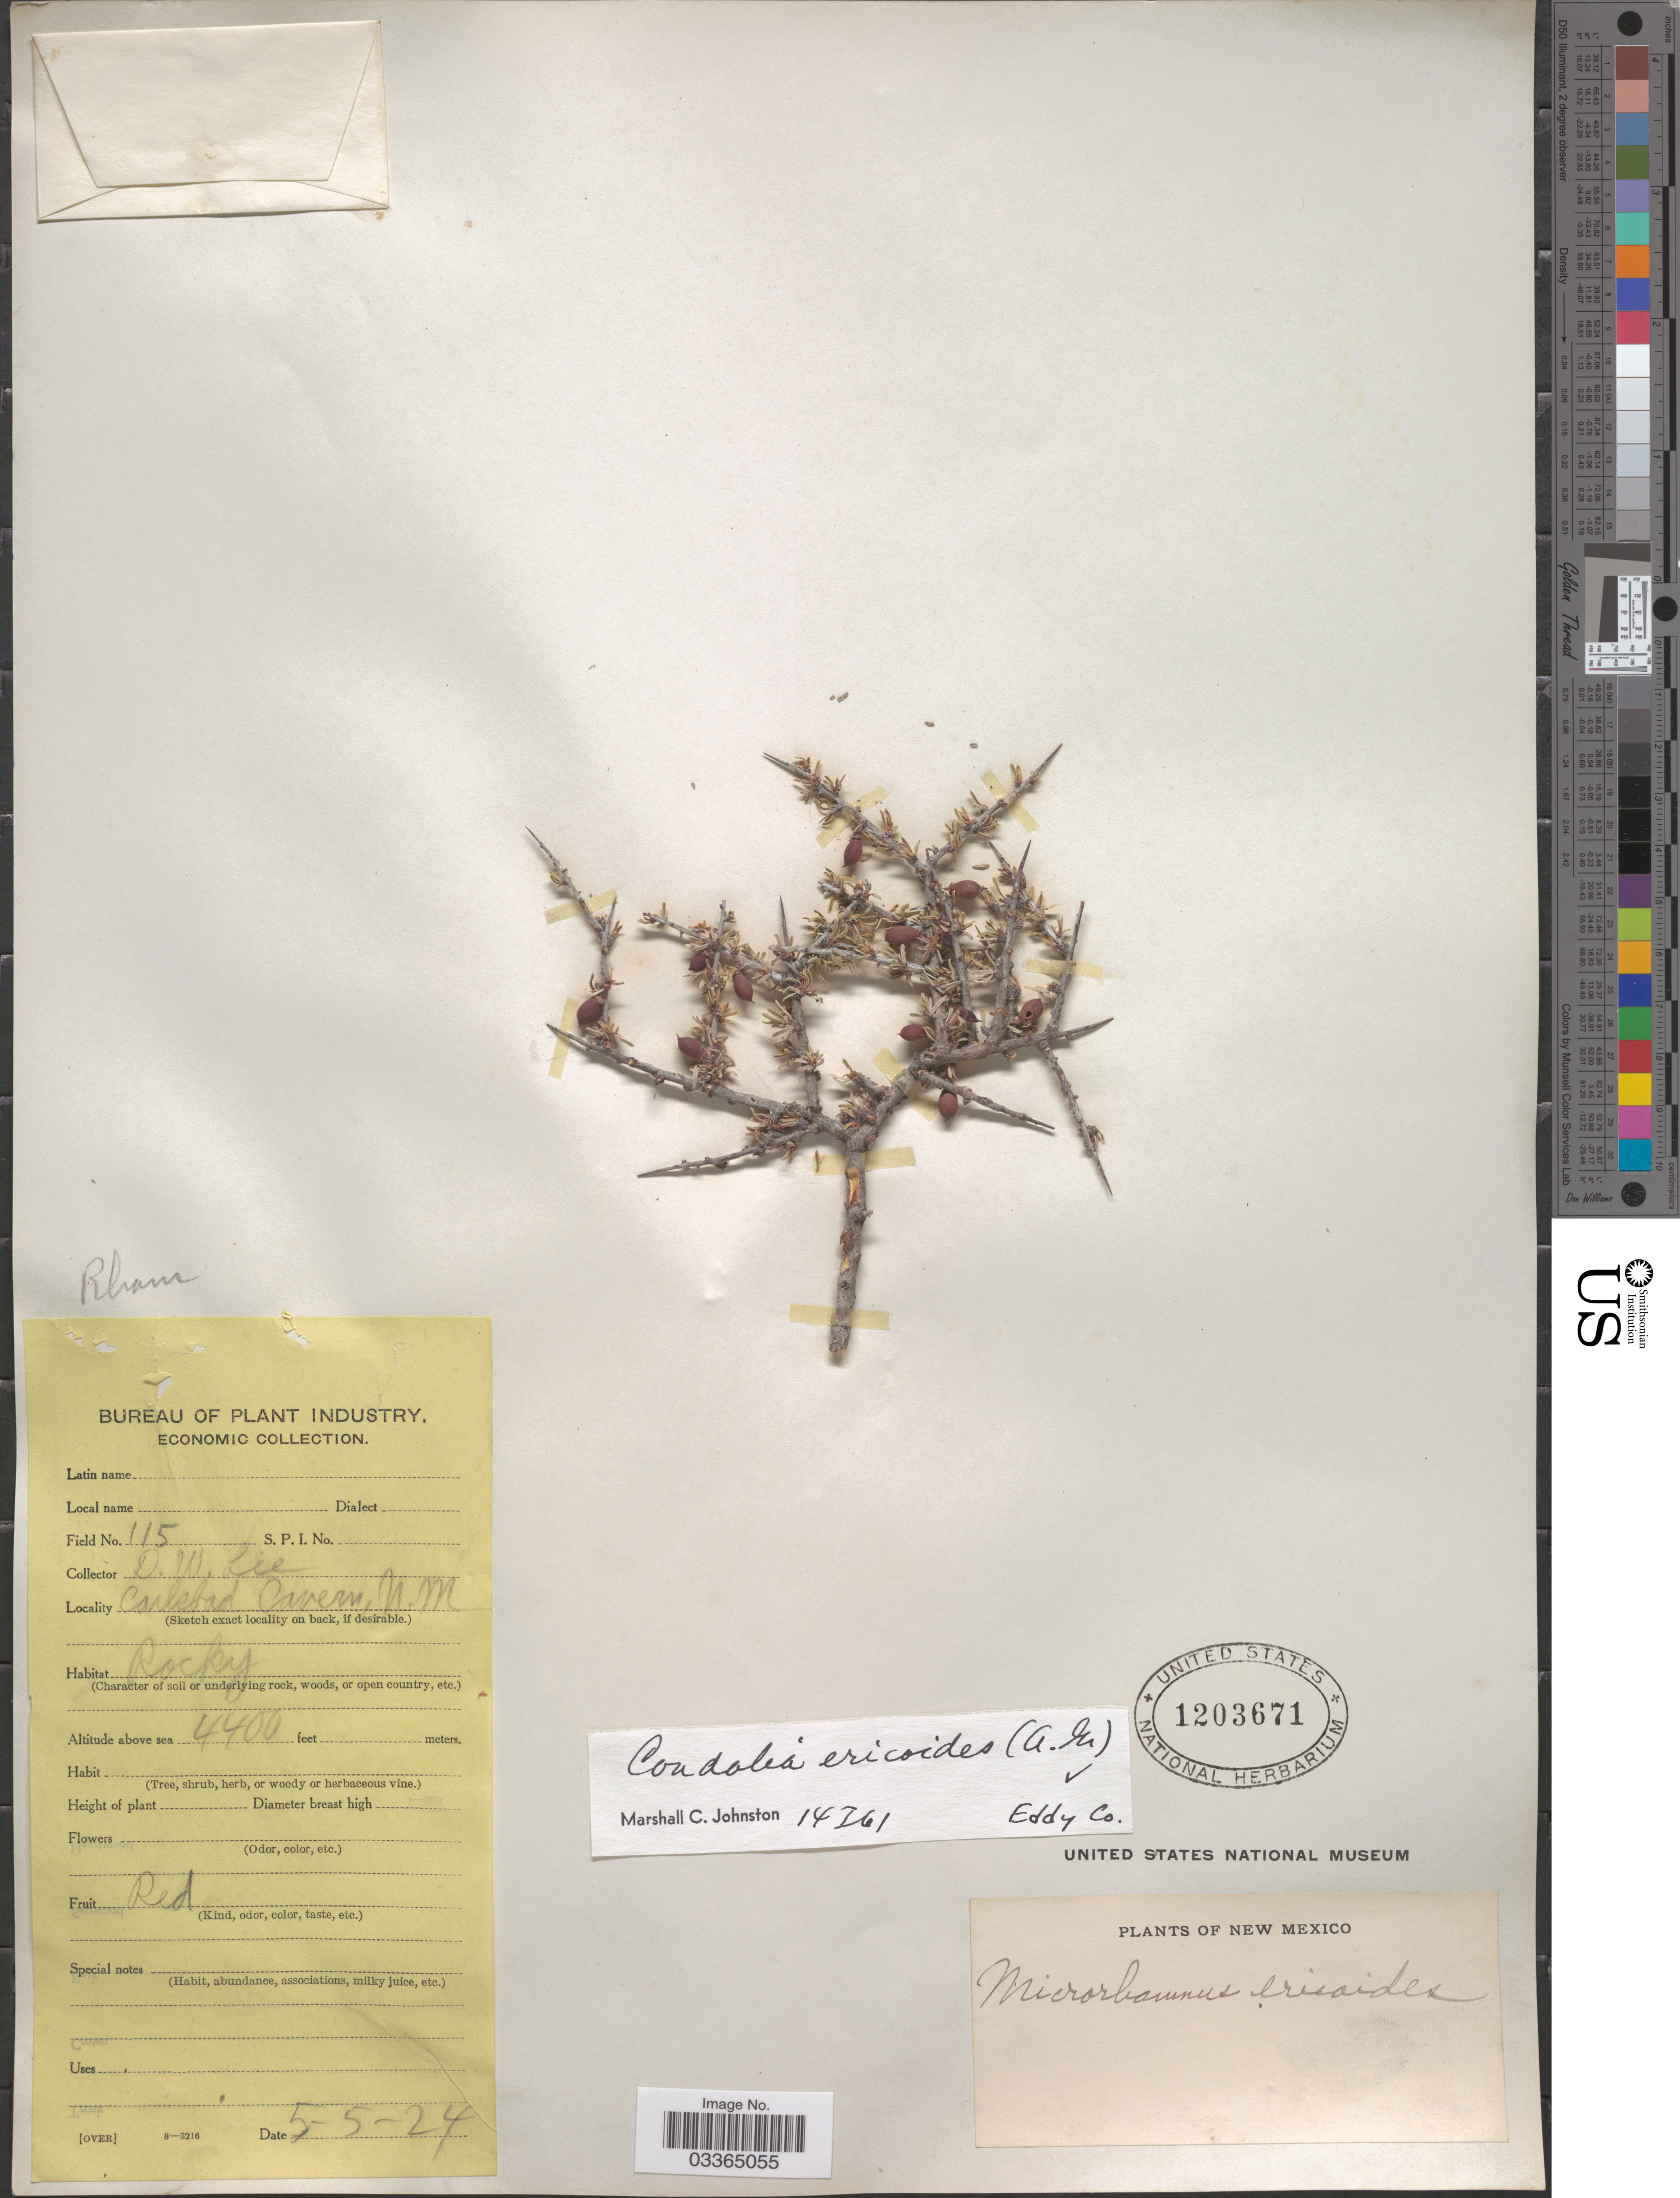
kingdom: Plantae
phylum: Tracheophyta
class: Magnoliopsida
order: Rosales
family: Rhamnaceae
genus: Condalia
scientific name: Condalia ericoides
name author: (A. Gray) M.C. Johnst.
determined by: Johnston, Marshall C.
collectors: D. Lee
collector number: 115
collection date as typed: Transcribed d/m/y: 5/5/24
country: United States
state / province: New Mexico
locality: Carlsbad Cavern.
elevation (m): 1341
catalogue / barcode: US 1203671